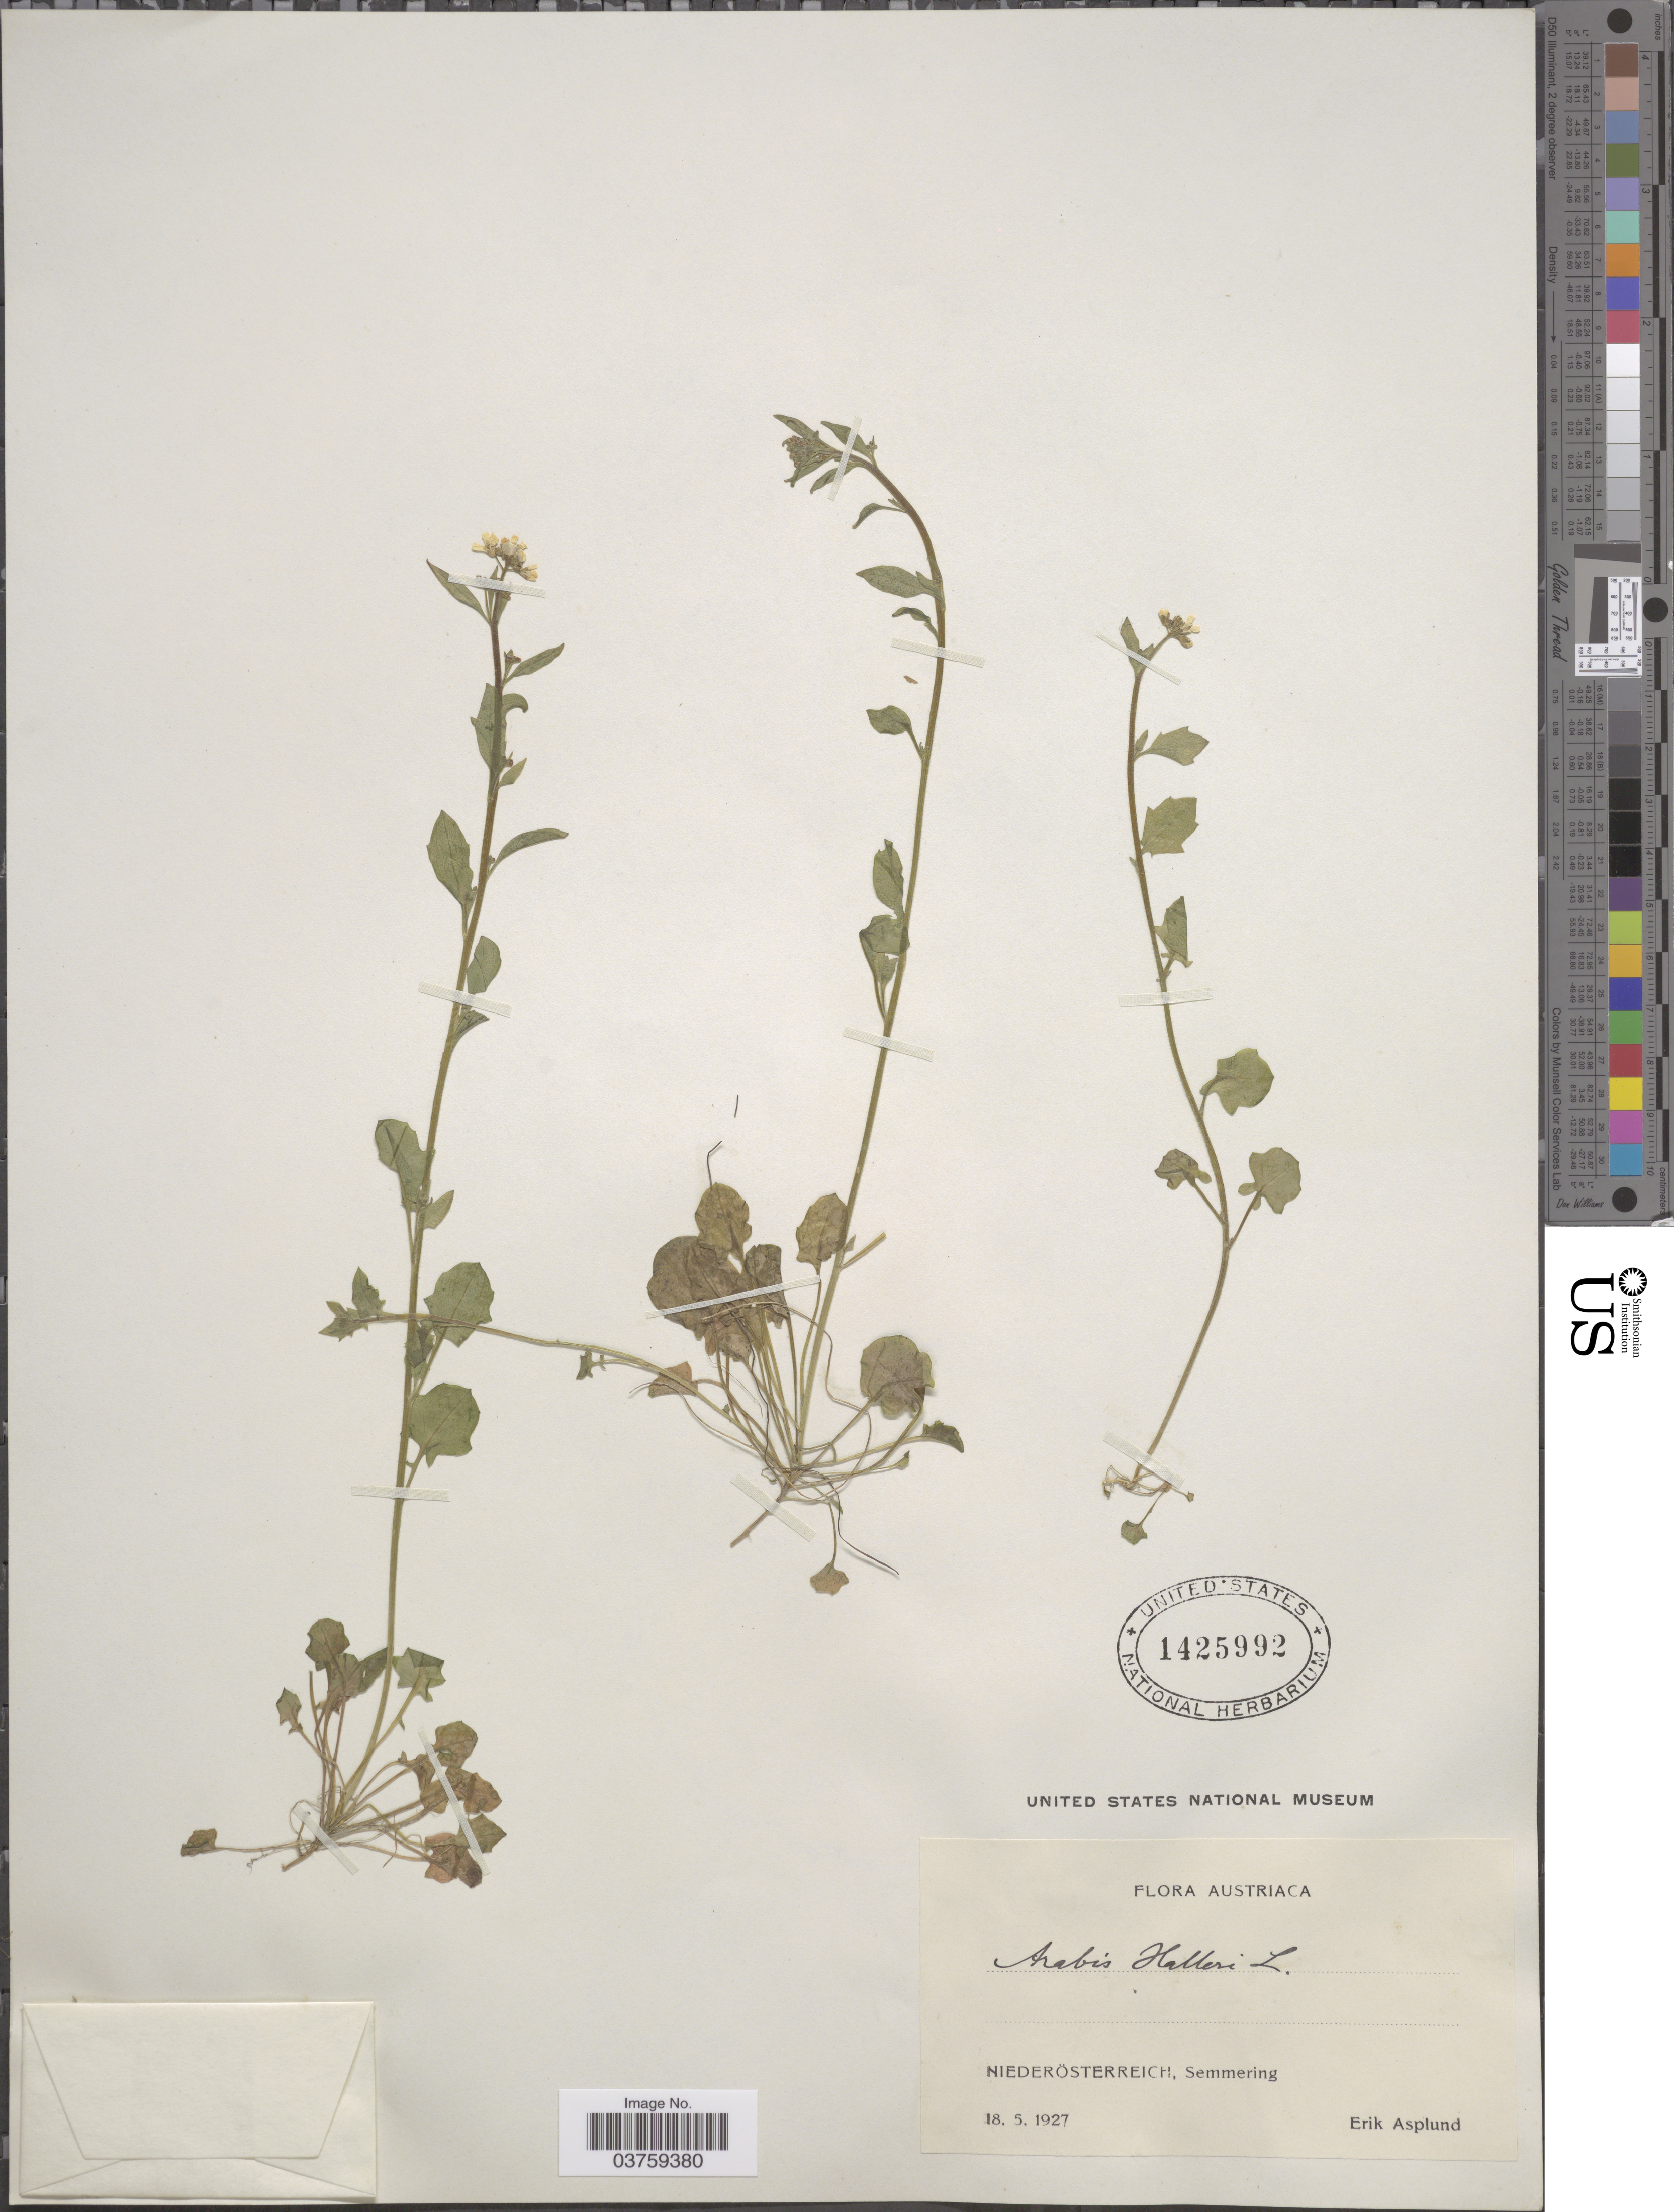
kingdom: Plantae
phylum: Tracheophyta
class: Magnoliopsida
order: Brassicales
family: Brassicaceae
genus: Arabis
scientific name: Arabis halleri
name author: L.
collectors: E. Asplund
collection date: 1927-05-18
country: Austria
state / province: Niederosterreich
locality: Semmering.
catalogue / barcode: US 1425992